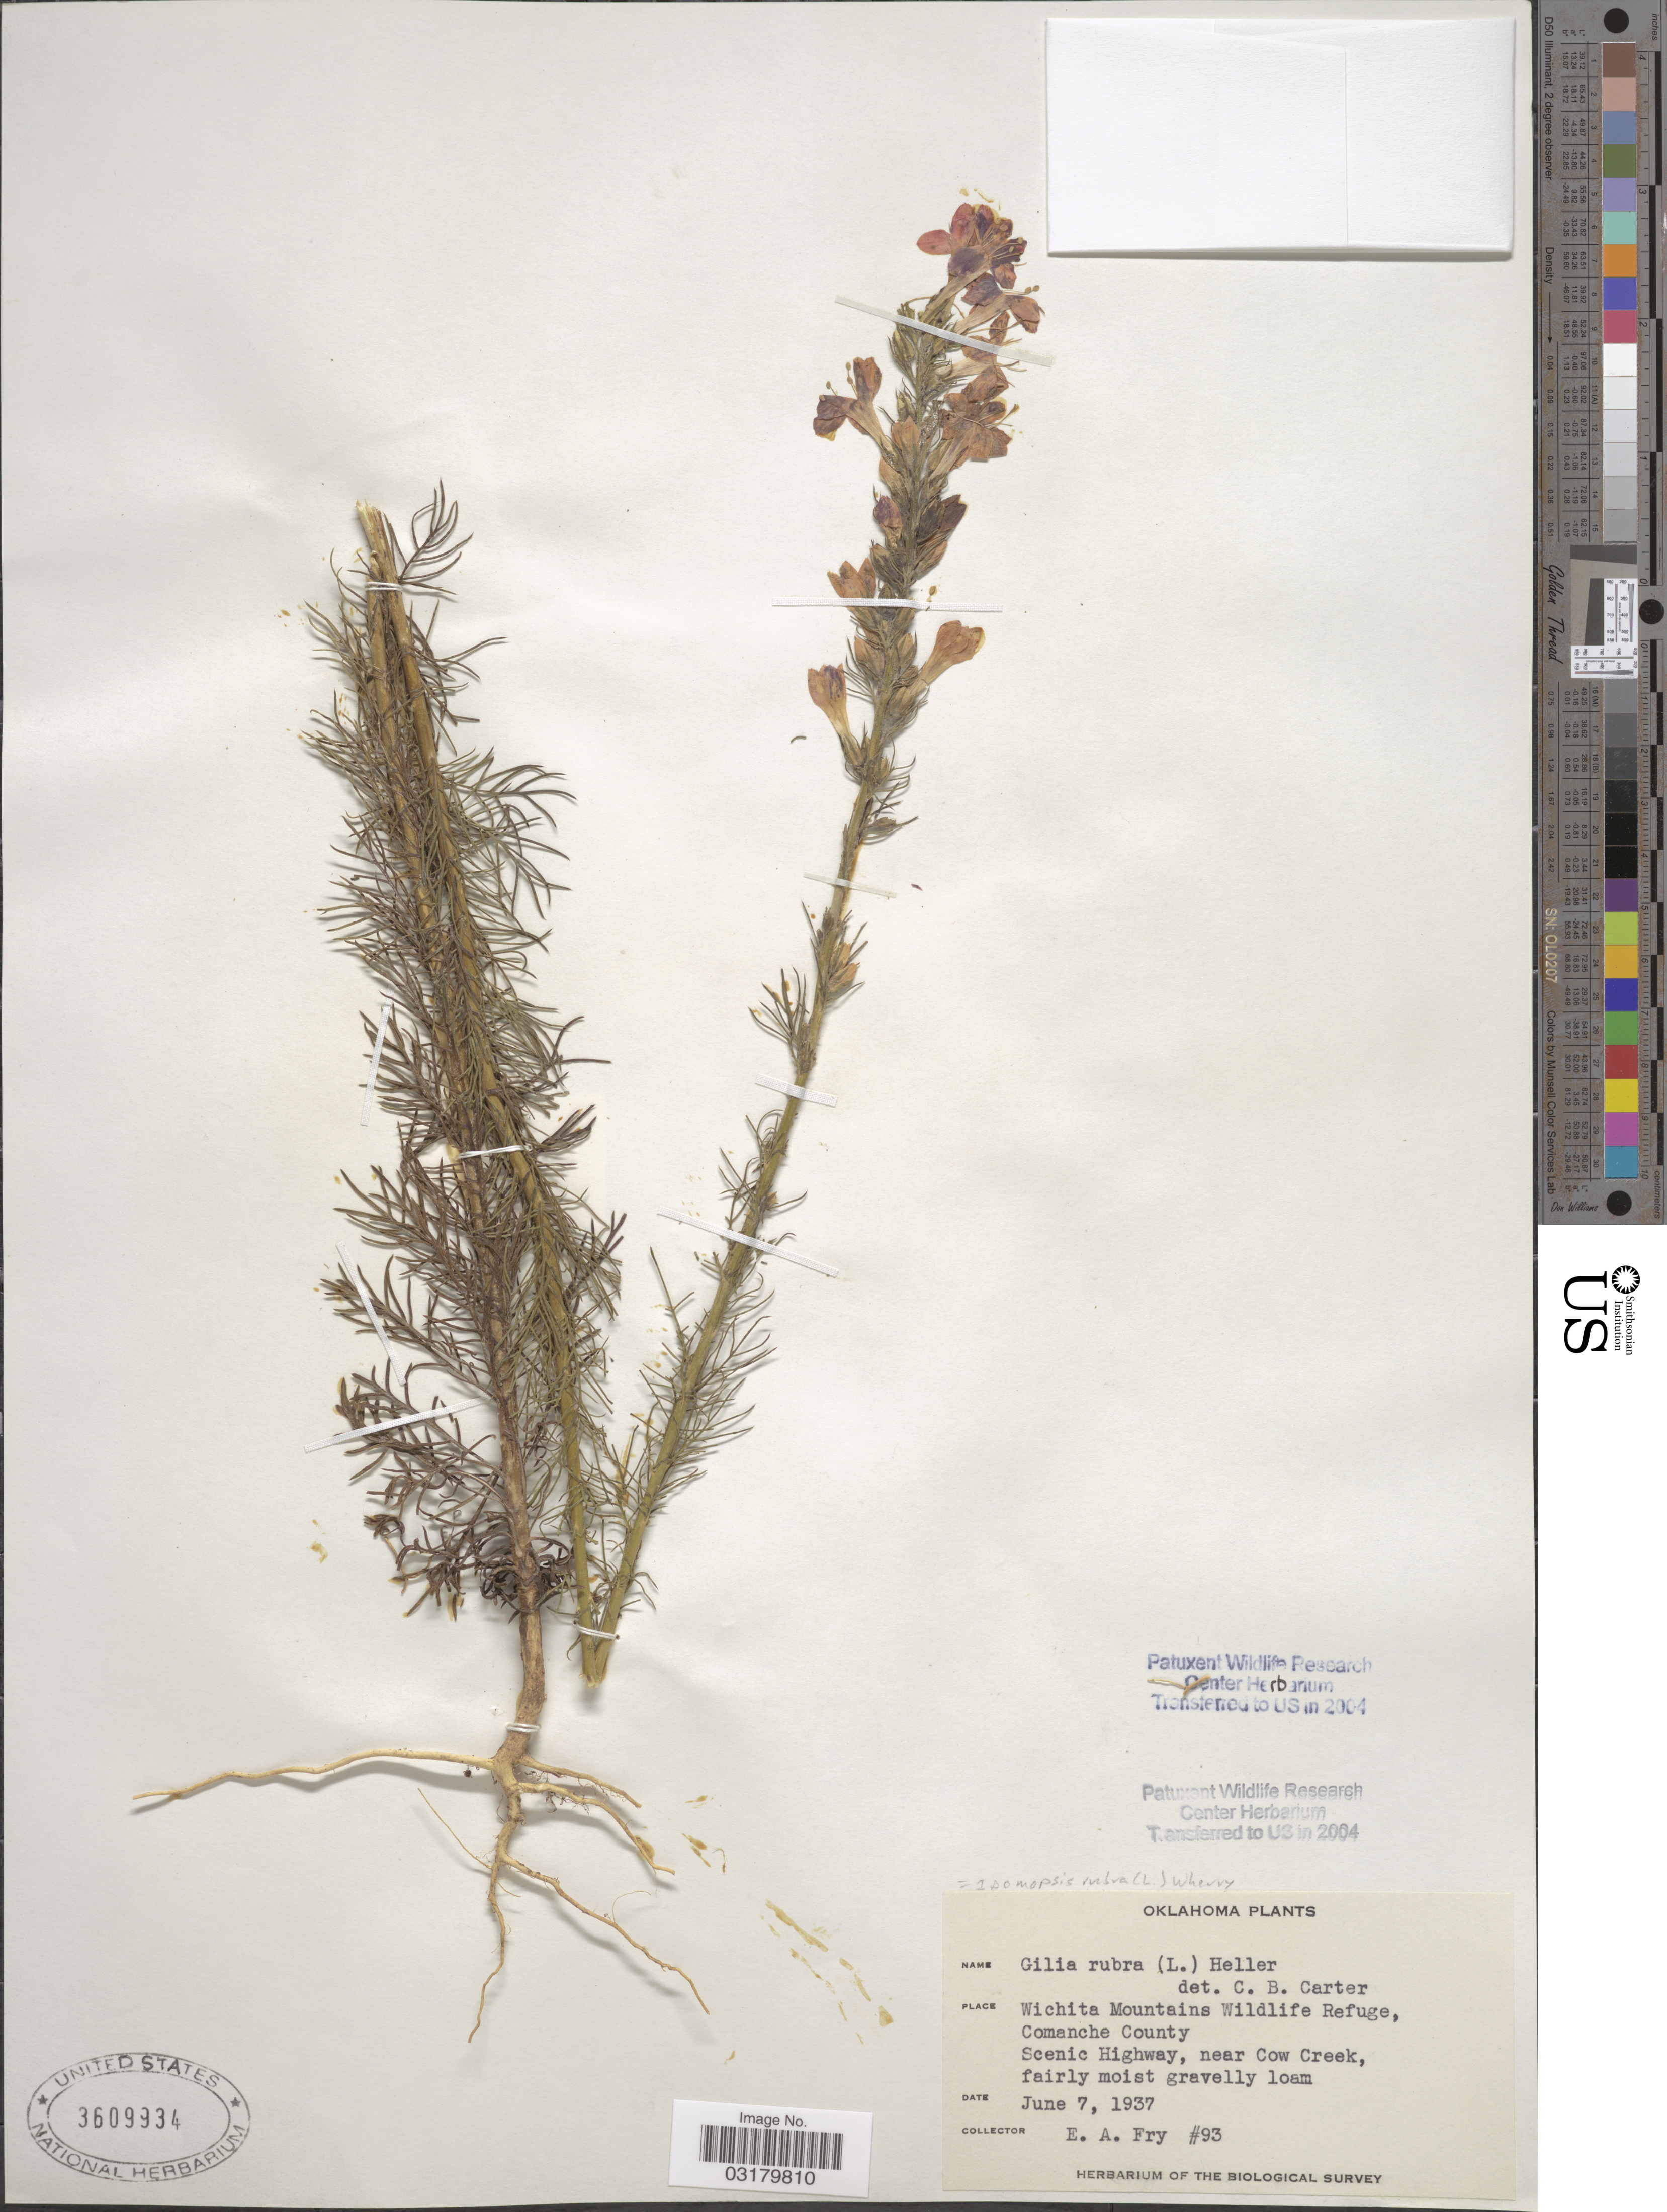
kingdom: Plantae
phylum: Tracheophyta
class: Magnoliopsida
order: Ericales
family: Polemoniaceae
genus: Ipomopsis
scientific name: Ipomopsis rubra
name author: (L.) Wherry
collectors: E. Fry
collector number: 93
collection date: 1937-06-07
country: United States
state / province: Oklahoma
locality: Wichita Mountains Wildlife Refuge, Comanche County, Scenic Highway, near Cow Creek.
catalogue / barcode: US 3609934